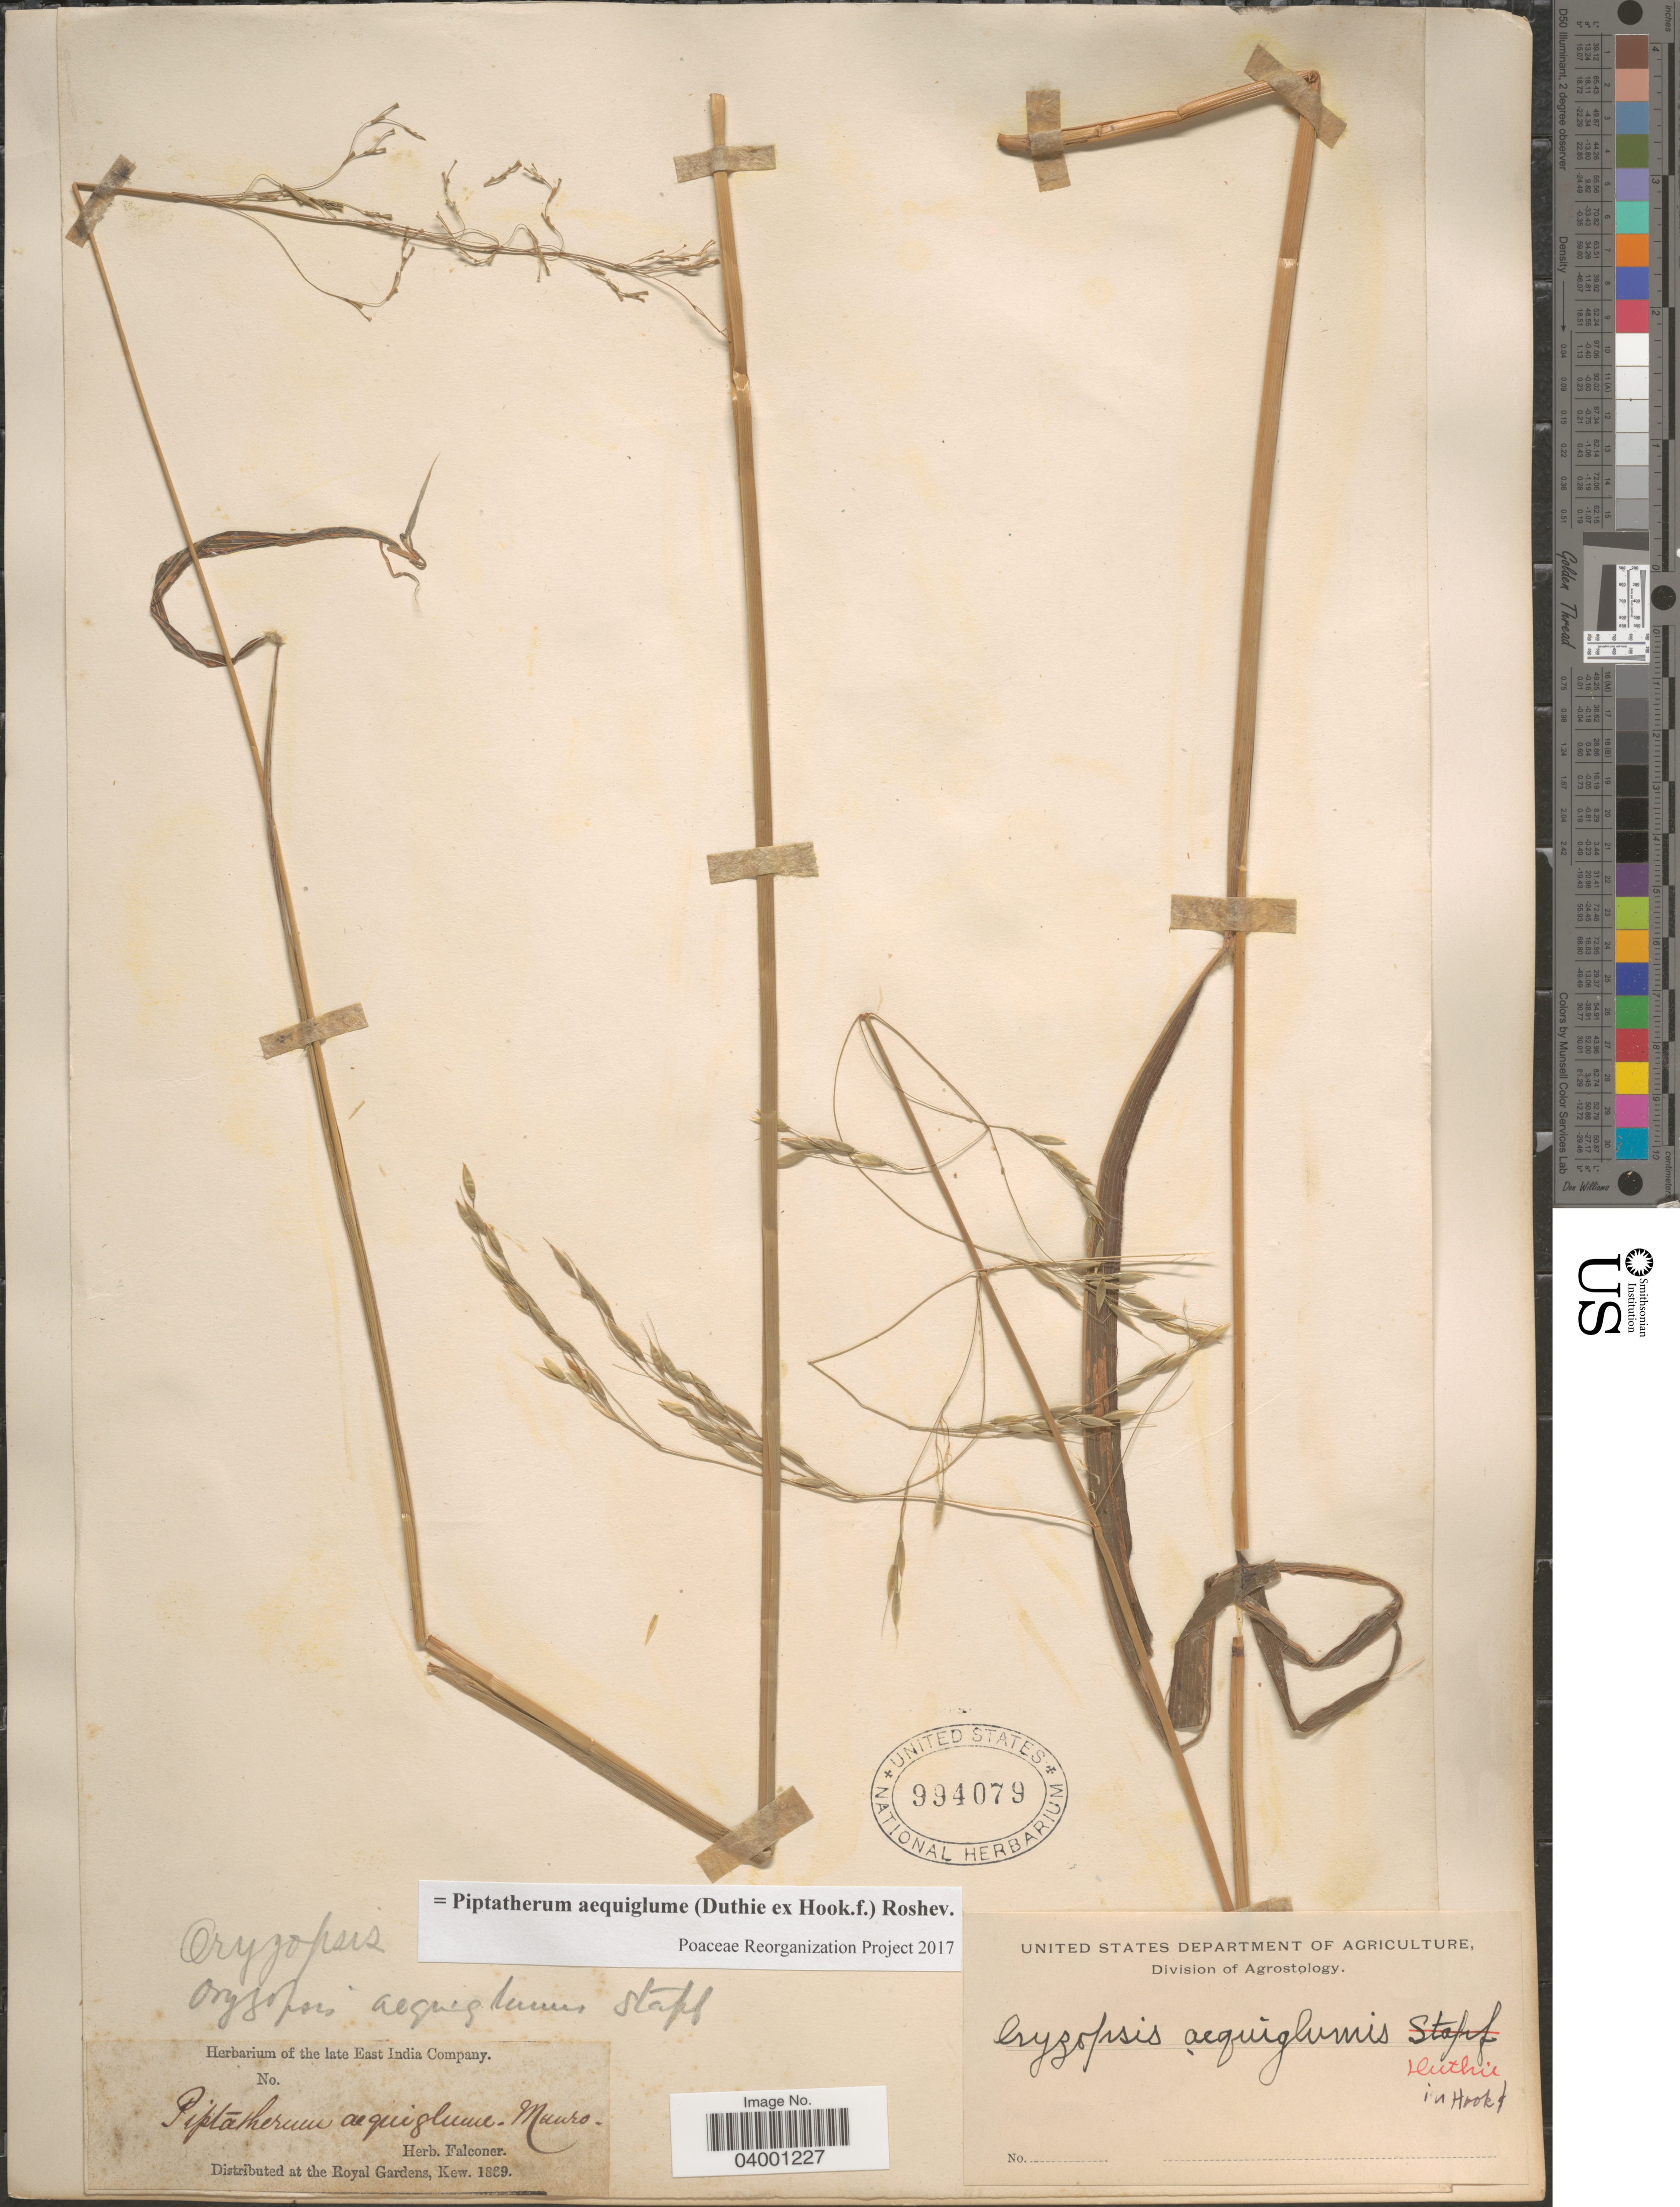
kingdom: Plantae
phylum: Tracheophyta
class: Liliopsida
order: Poales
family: Poaceae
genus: Piptatherum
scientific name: Piptatherum aequiglume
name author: (Duthie ex Hook. f.) Roshev.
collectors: ex herb. Falconer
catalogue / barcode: US 994079